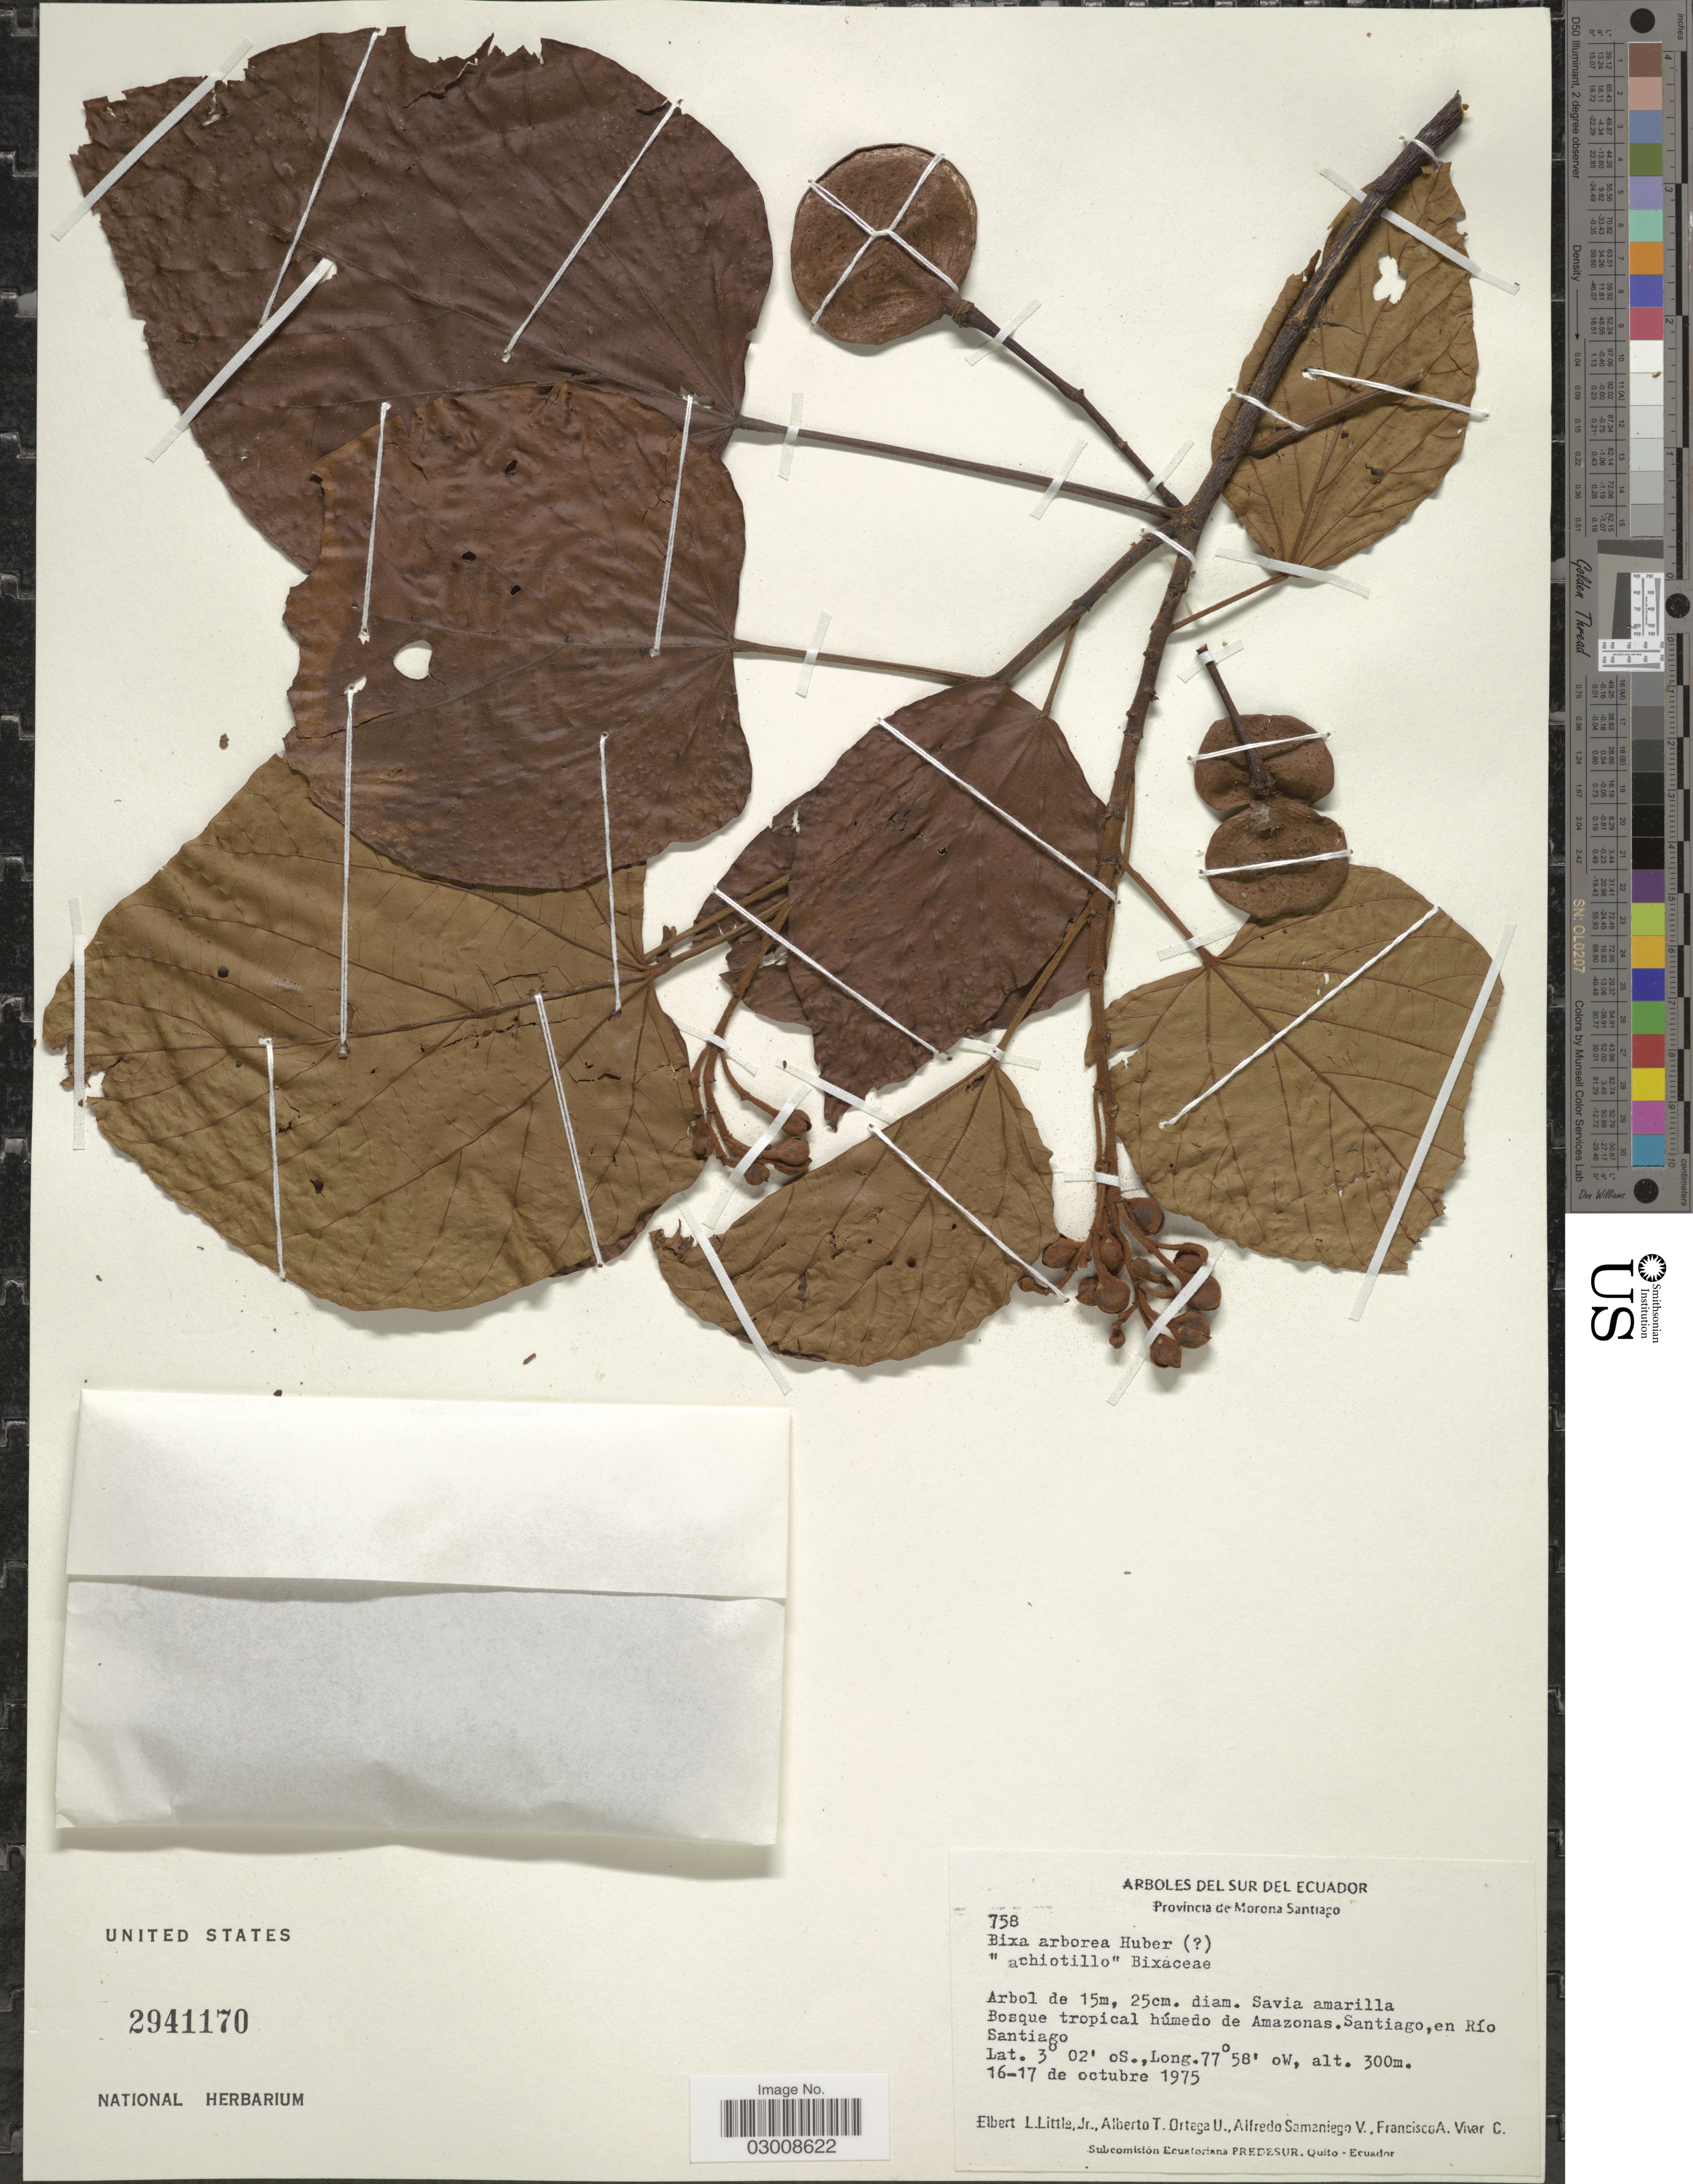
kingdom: Plantae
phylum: Tracheophyta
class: Magnoliopsida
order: Malvales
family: Bixaceae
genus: Bixa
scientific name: Bixa arborea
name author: Huber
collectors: E. L. Little, A. T. Ortega U., A. V. Samaniego & F. A. Vivar C.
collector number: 758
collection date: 1975-10-16/1975-10-17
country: Ecuador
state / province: Morona-Santiago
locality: Bosque tropical húmedo de Amazonas, Santiago, en Río Santiago.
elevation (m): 300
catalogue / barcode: US 2941170